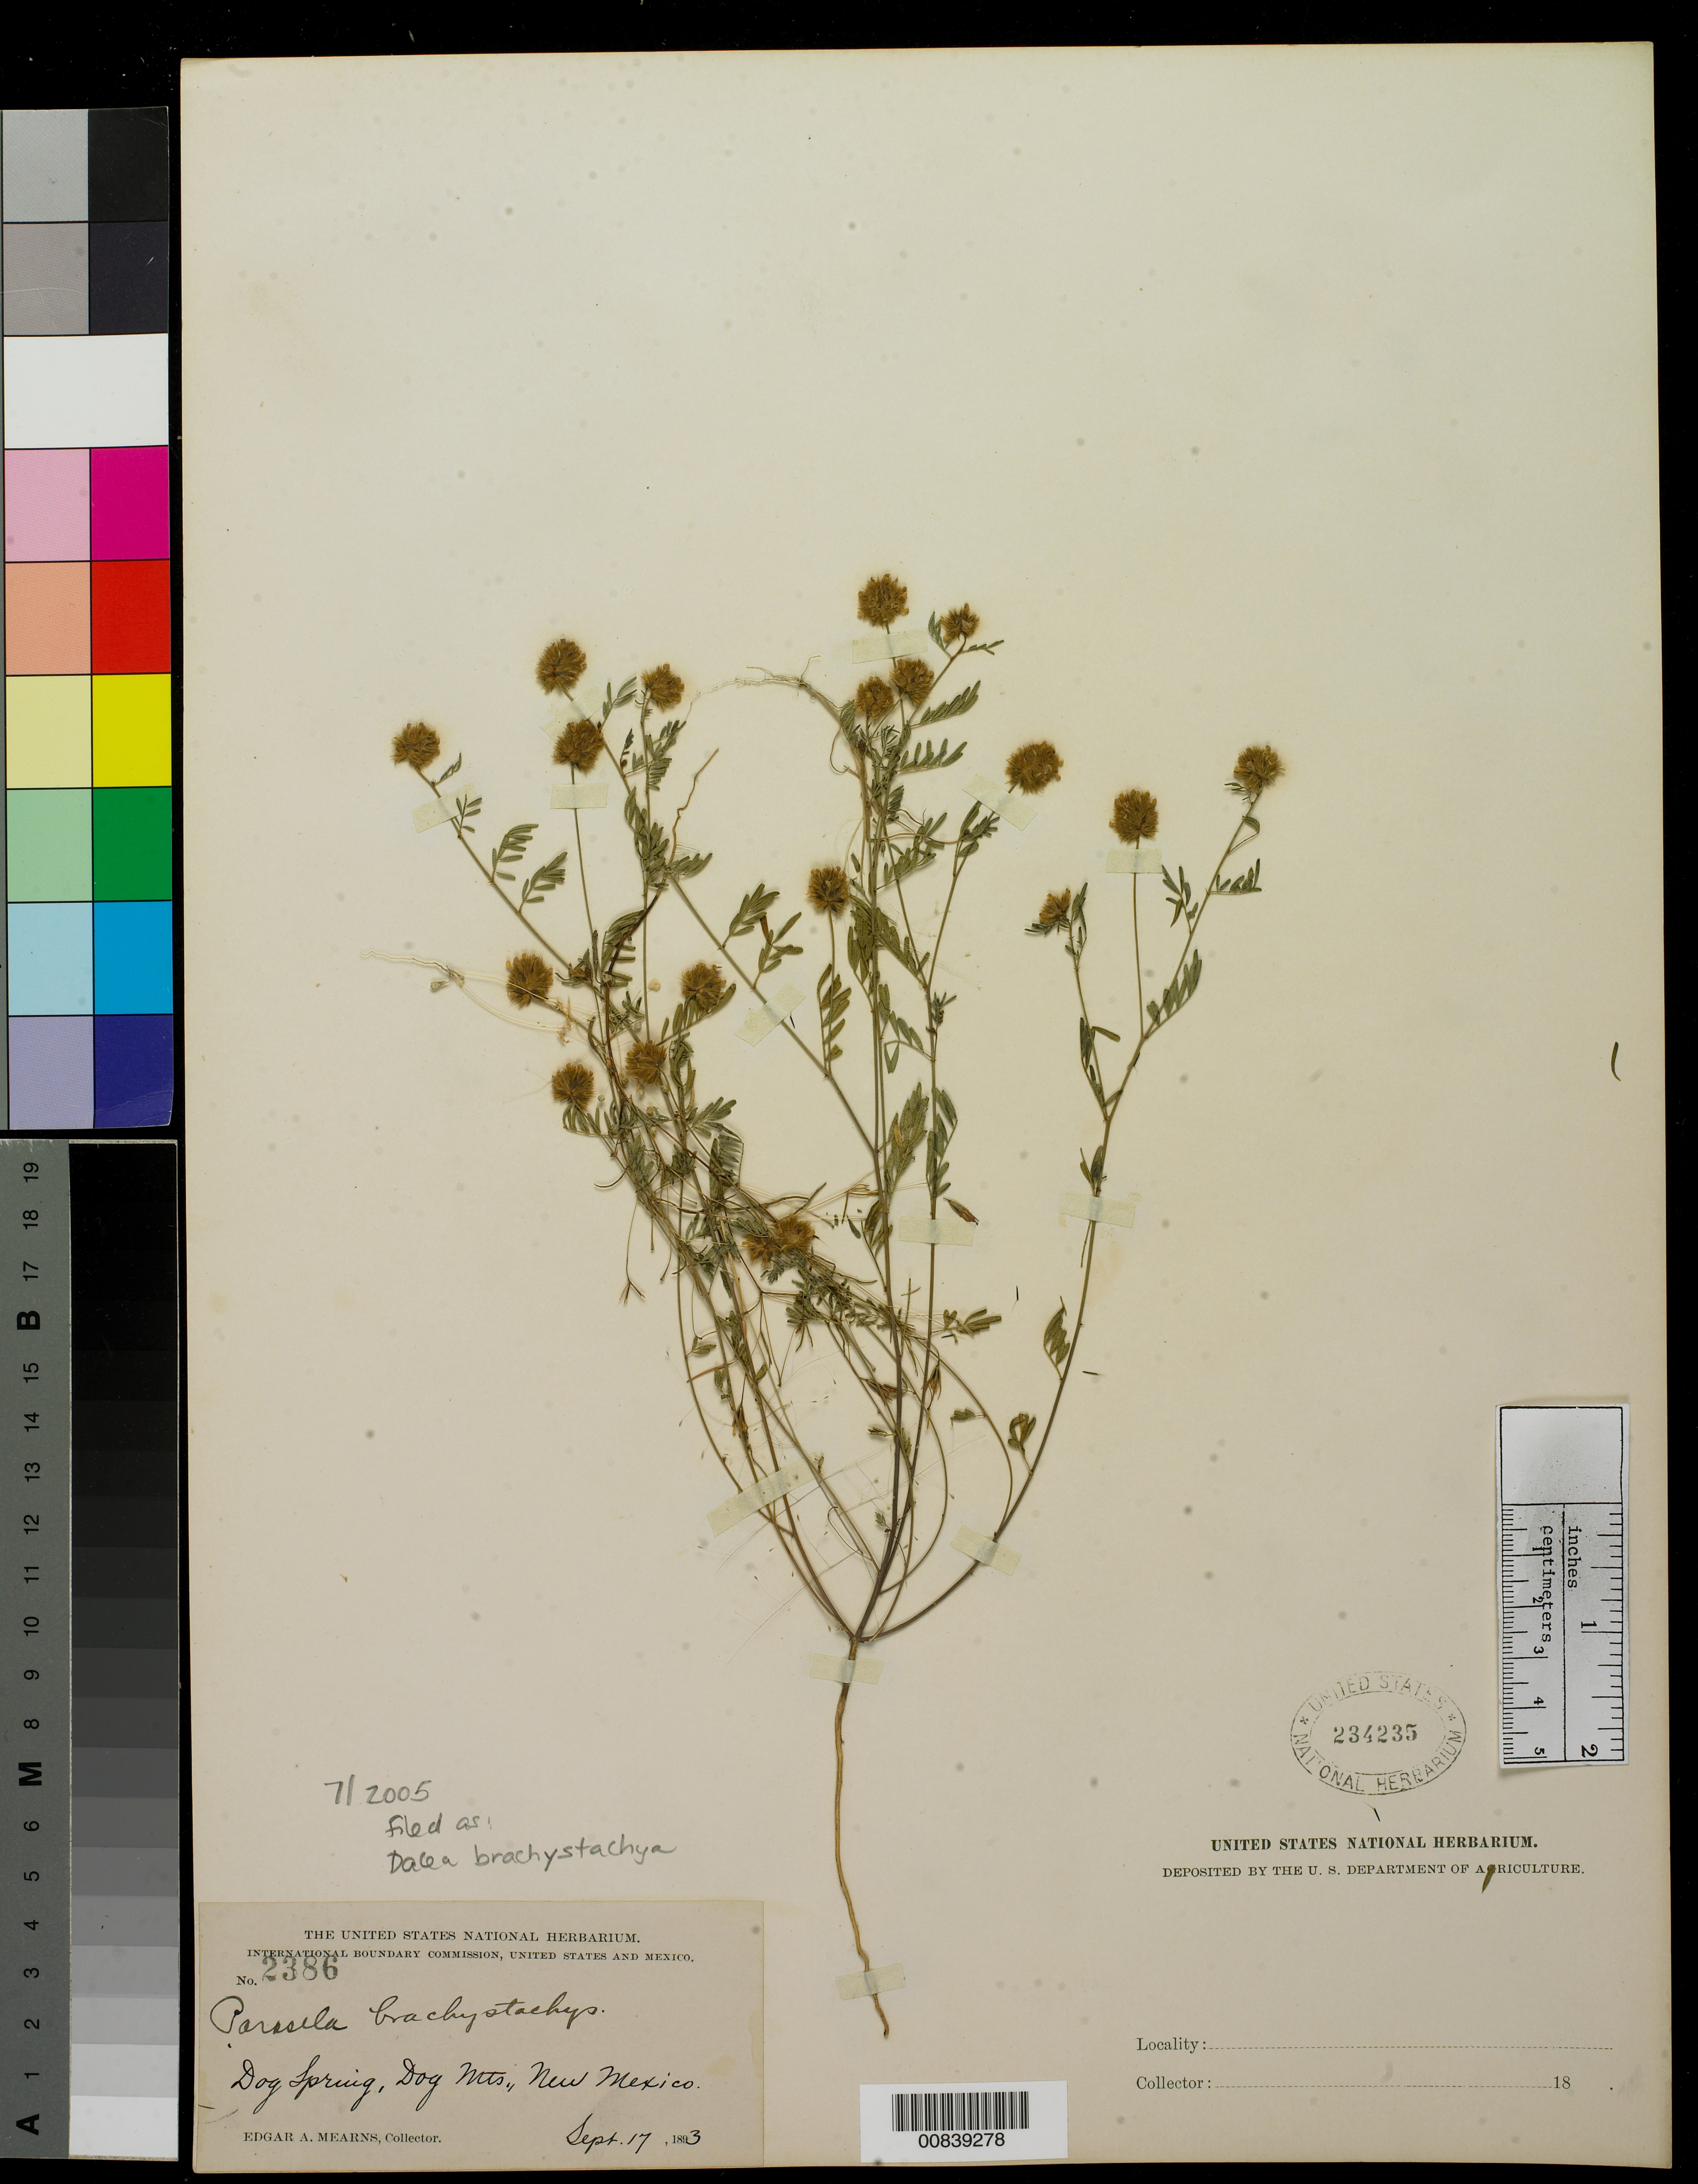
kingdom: Plantae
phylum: Tracheophyta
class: Magnoliopsida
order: Fabales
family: Fabaceae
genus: Dalea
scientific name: Dalea brachystachys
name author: A. Gray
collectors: E. A. Mearns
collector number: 2386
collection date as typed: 17 Sep 1893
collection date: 1893-09-17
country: United States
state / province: New Mexico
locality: Dog Spring, Dog Mts., New Mexico.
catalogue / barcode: US 234235